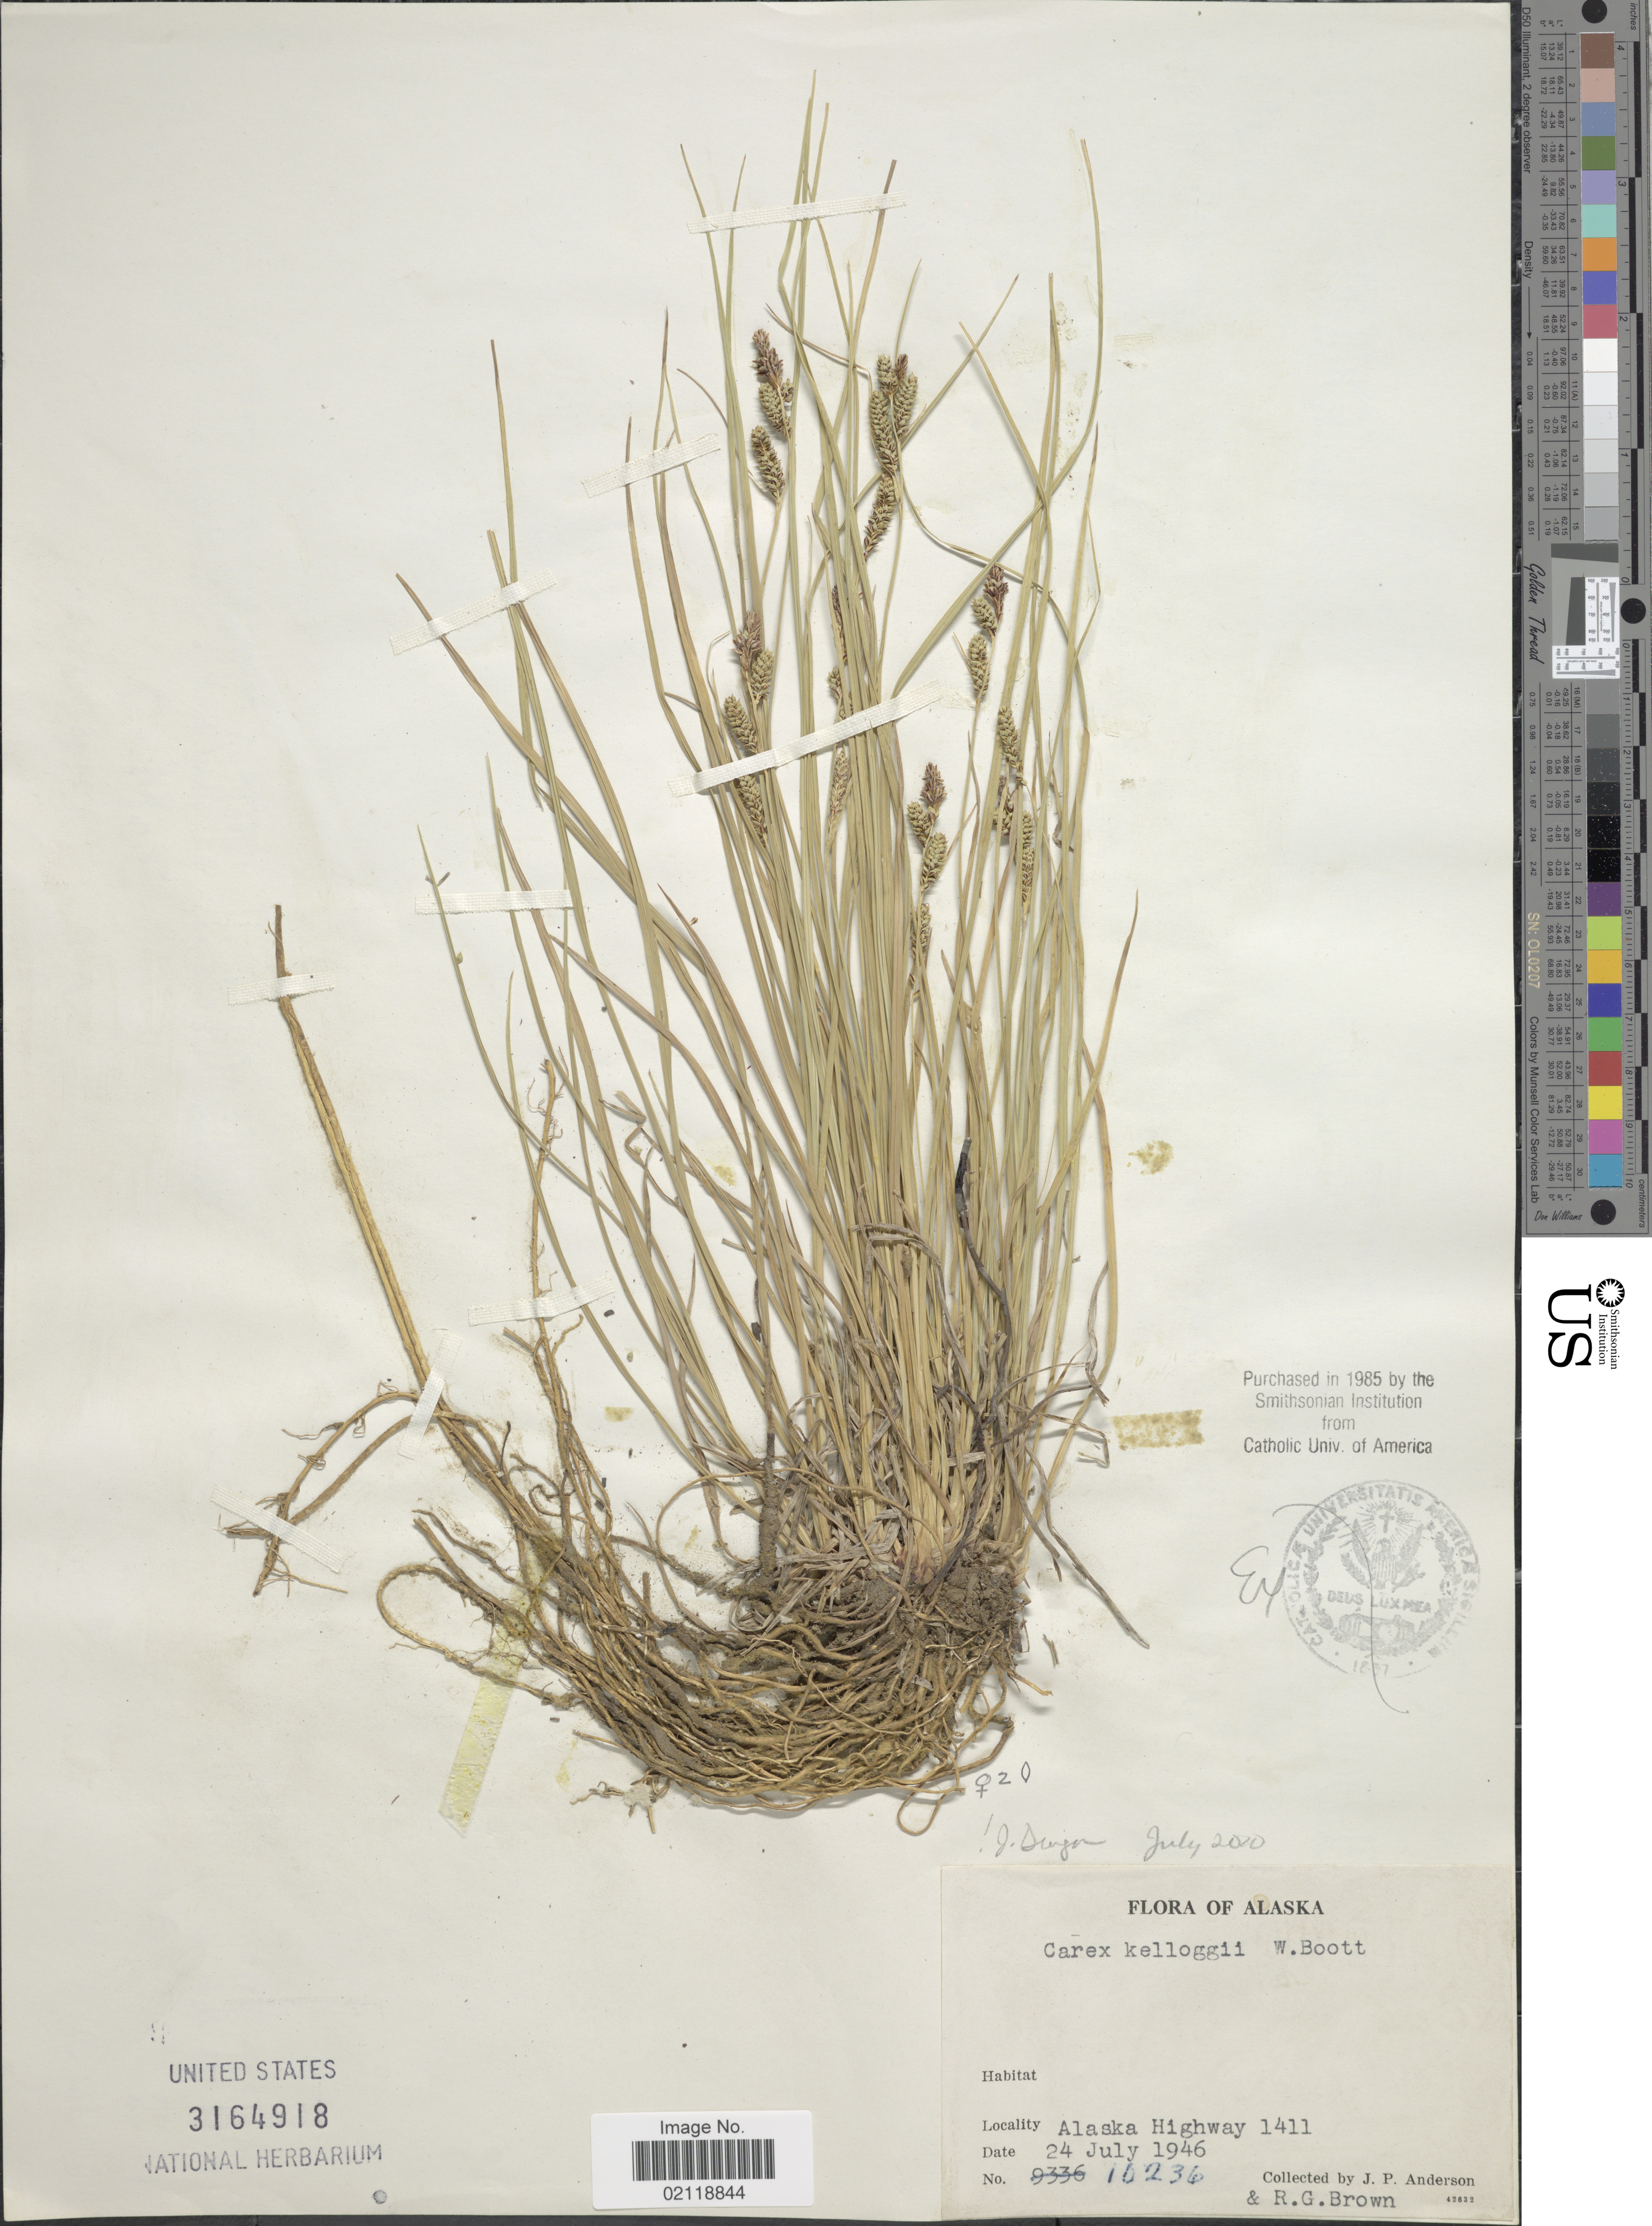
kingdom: Plantae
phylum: Tracheophyta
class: Liliopsida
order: Poales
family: Cyperaceae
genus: Carex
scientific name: Carex kelloggii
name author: W. Boott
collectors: J. P. Anderson & R. G. Brown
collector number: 10236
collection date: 1946-07-24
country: United States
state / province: Alaska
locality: Alaska Highway 1411.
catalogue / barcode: US 3164918